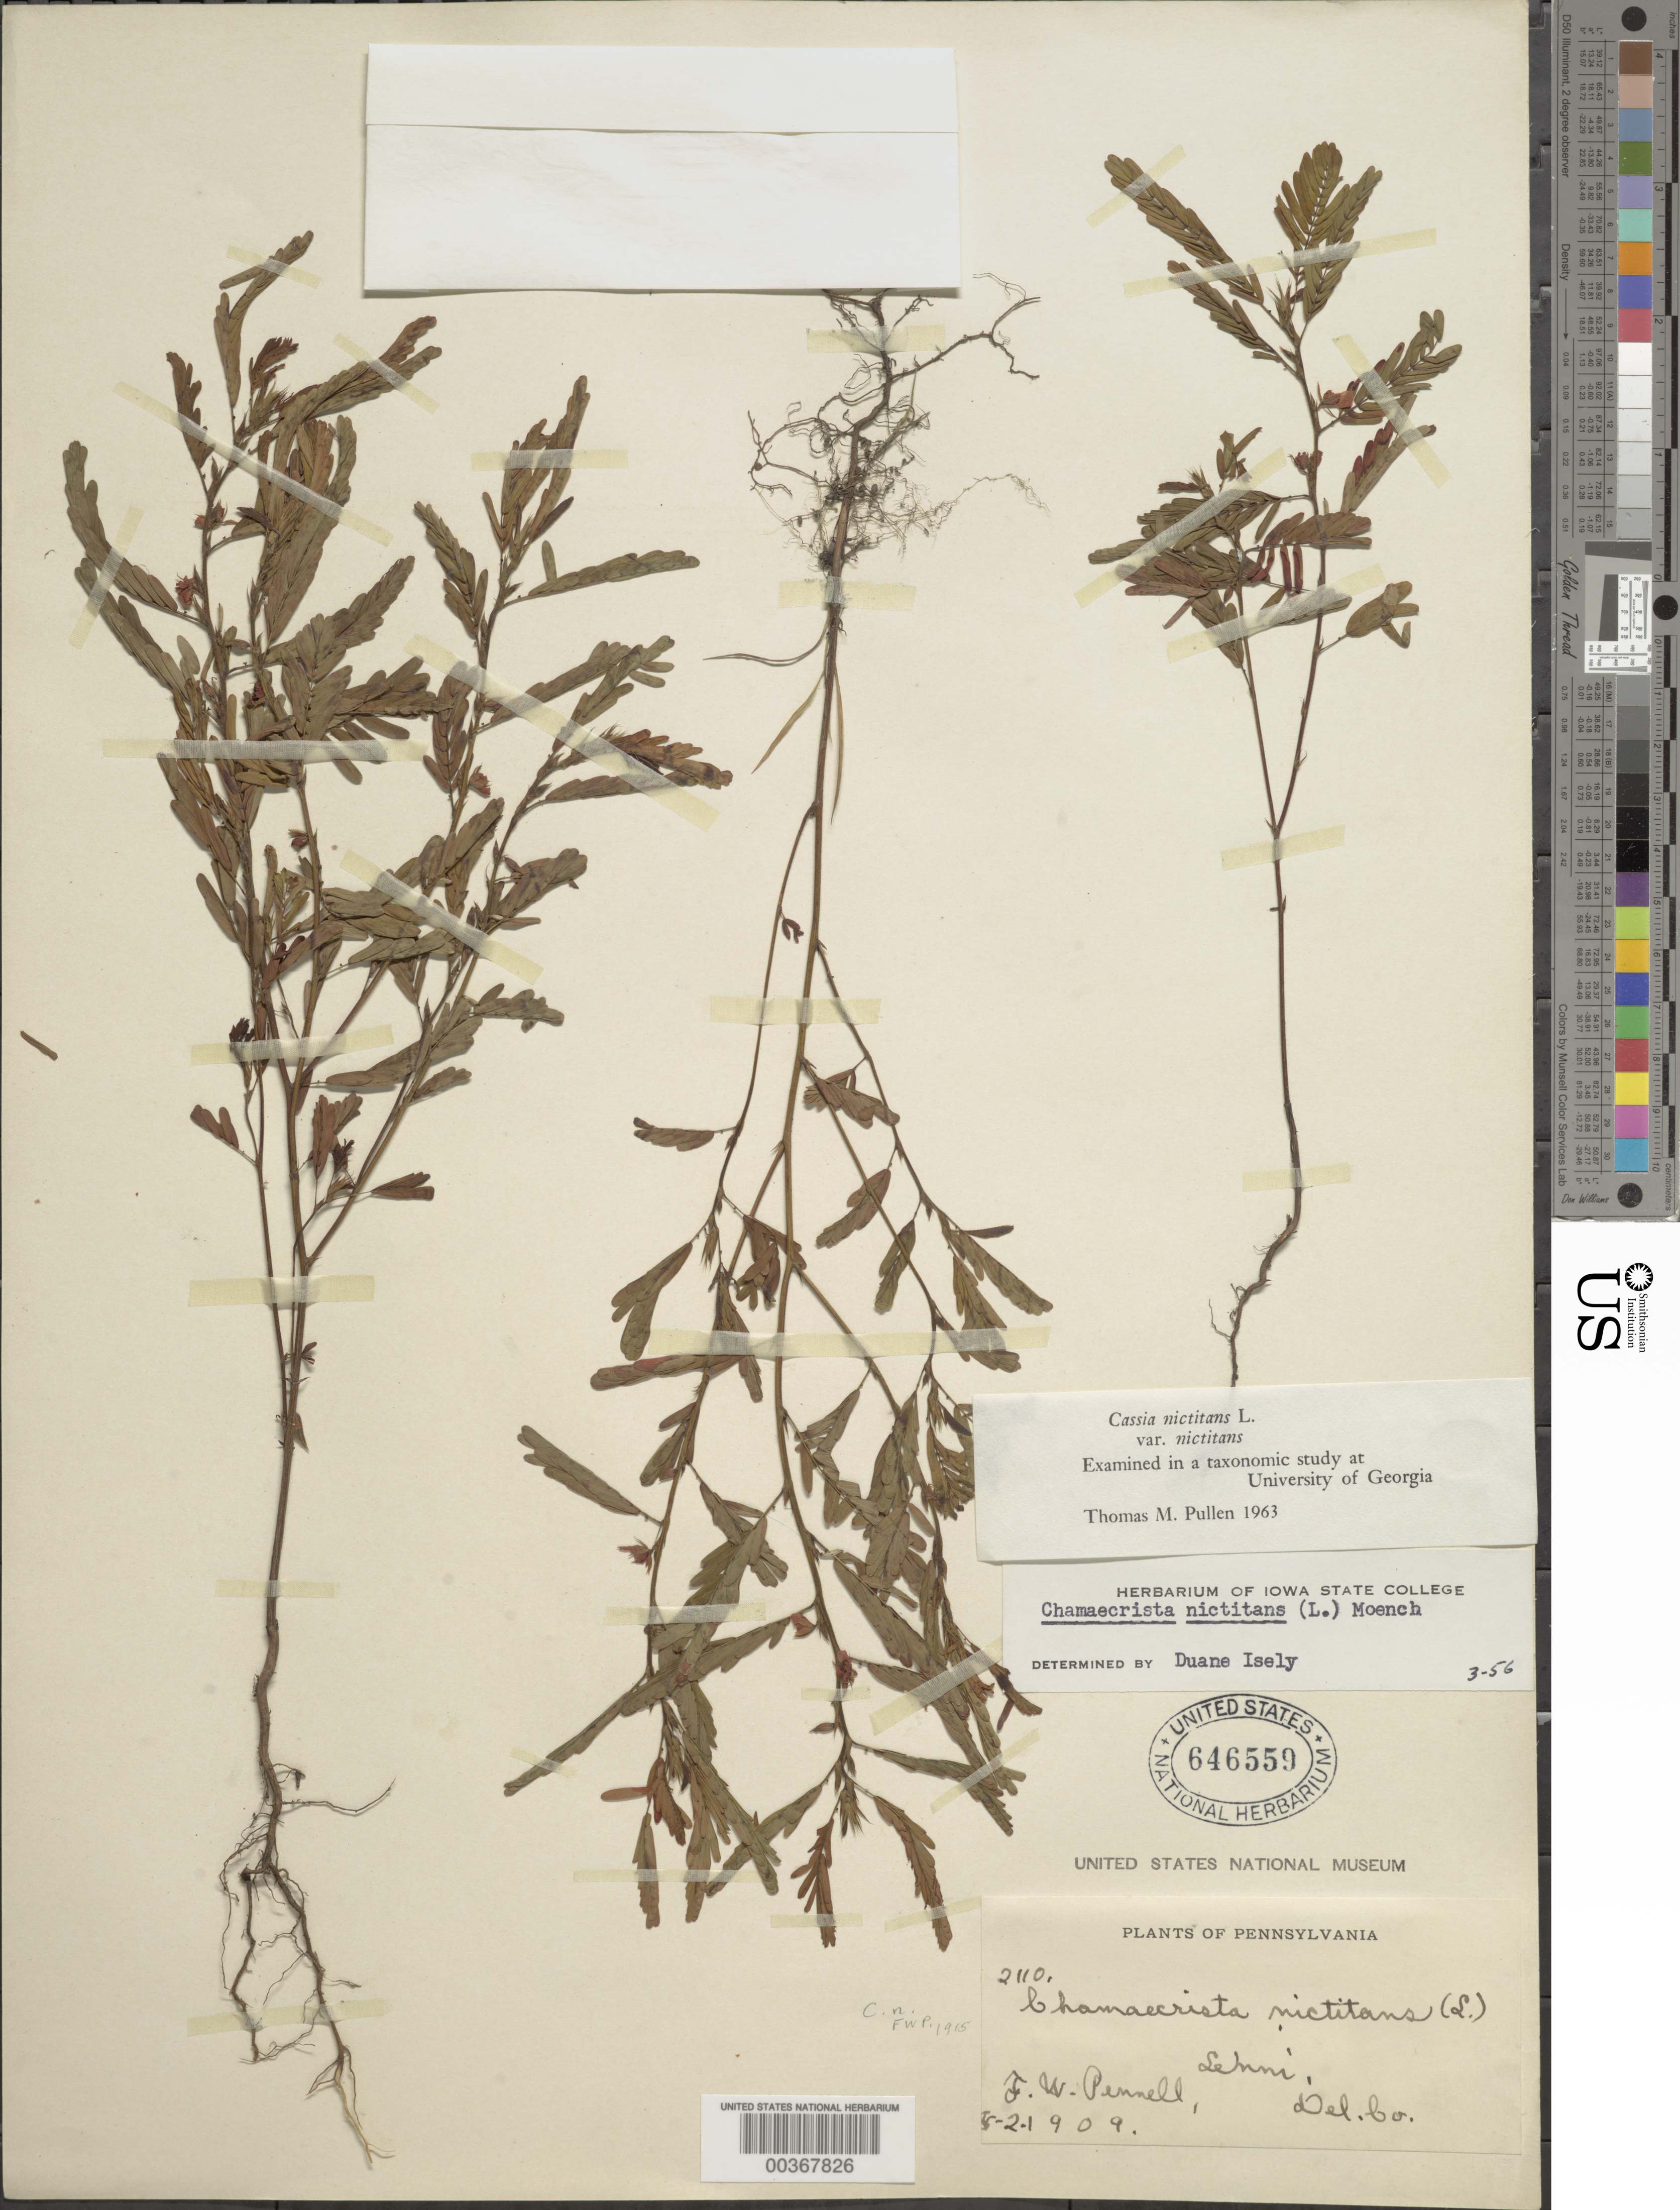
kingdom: Plantae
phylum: Tracheophyta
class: Magnoliopsida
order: Fabales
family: Fabaceae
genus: Chamaecrista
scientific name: Chamaecrista nictitans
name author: (L.) Moench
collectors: F. W. Pennell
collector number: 2110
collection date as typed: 02 May 1909 or 05 Feb 1909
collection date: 1909-02-05 or 1909-05-02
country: United States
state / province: Pennsylvania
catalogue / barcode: US 646559